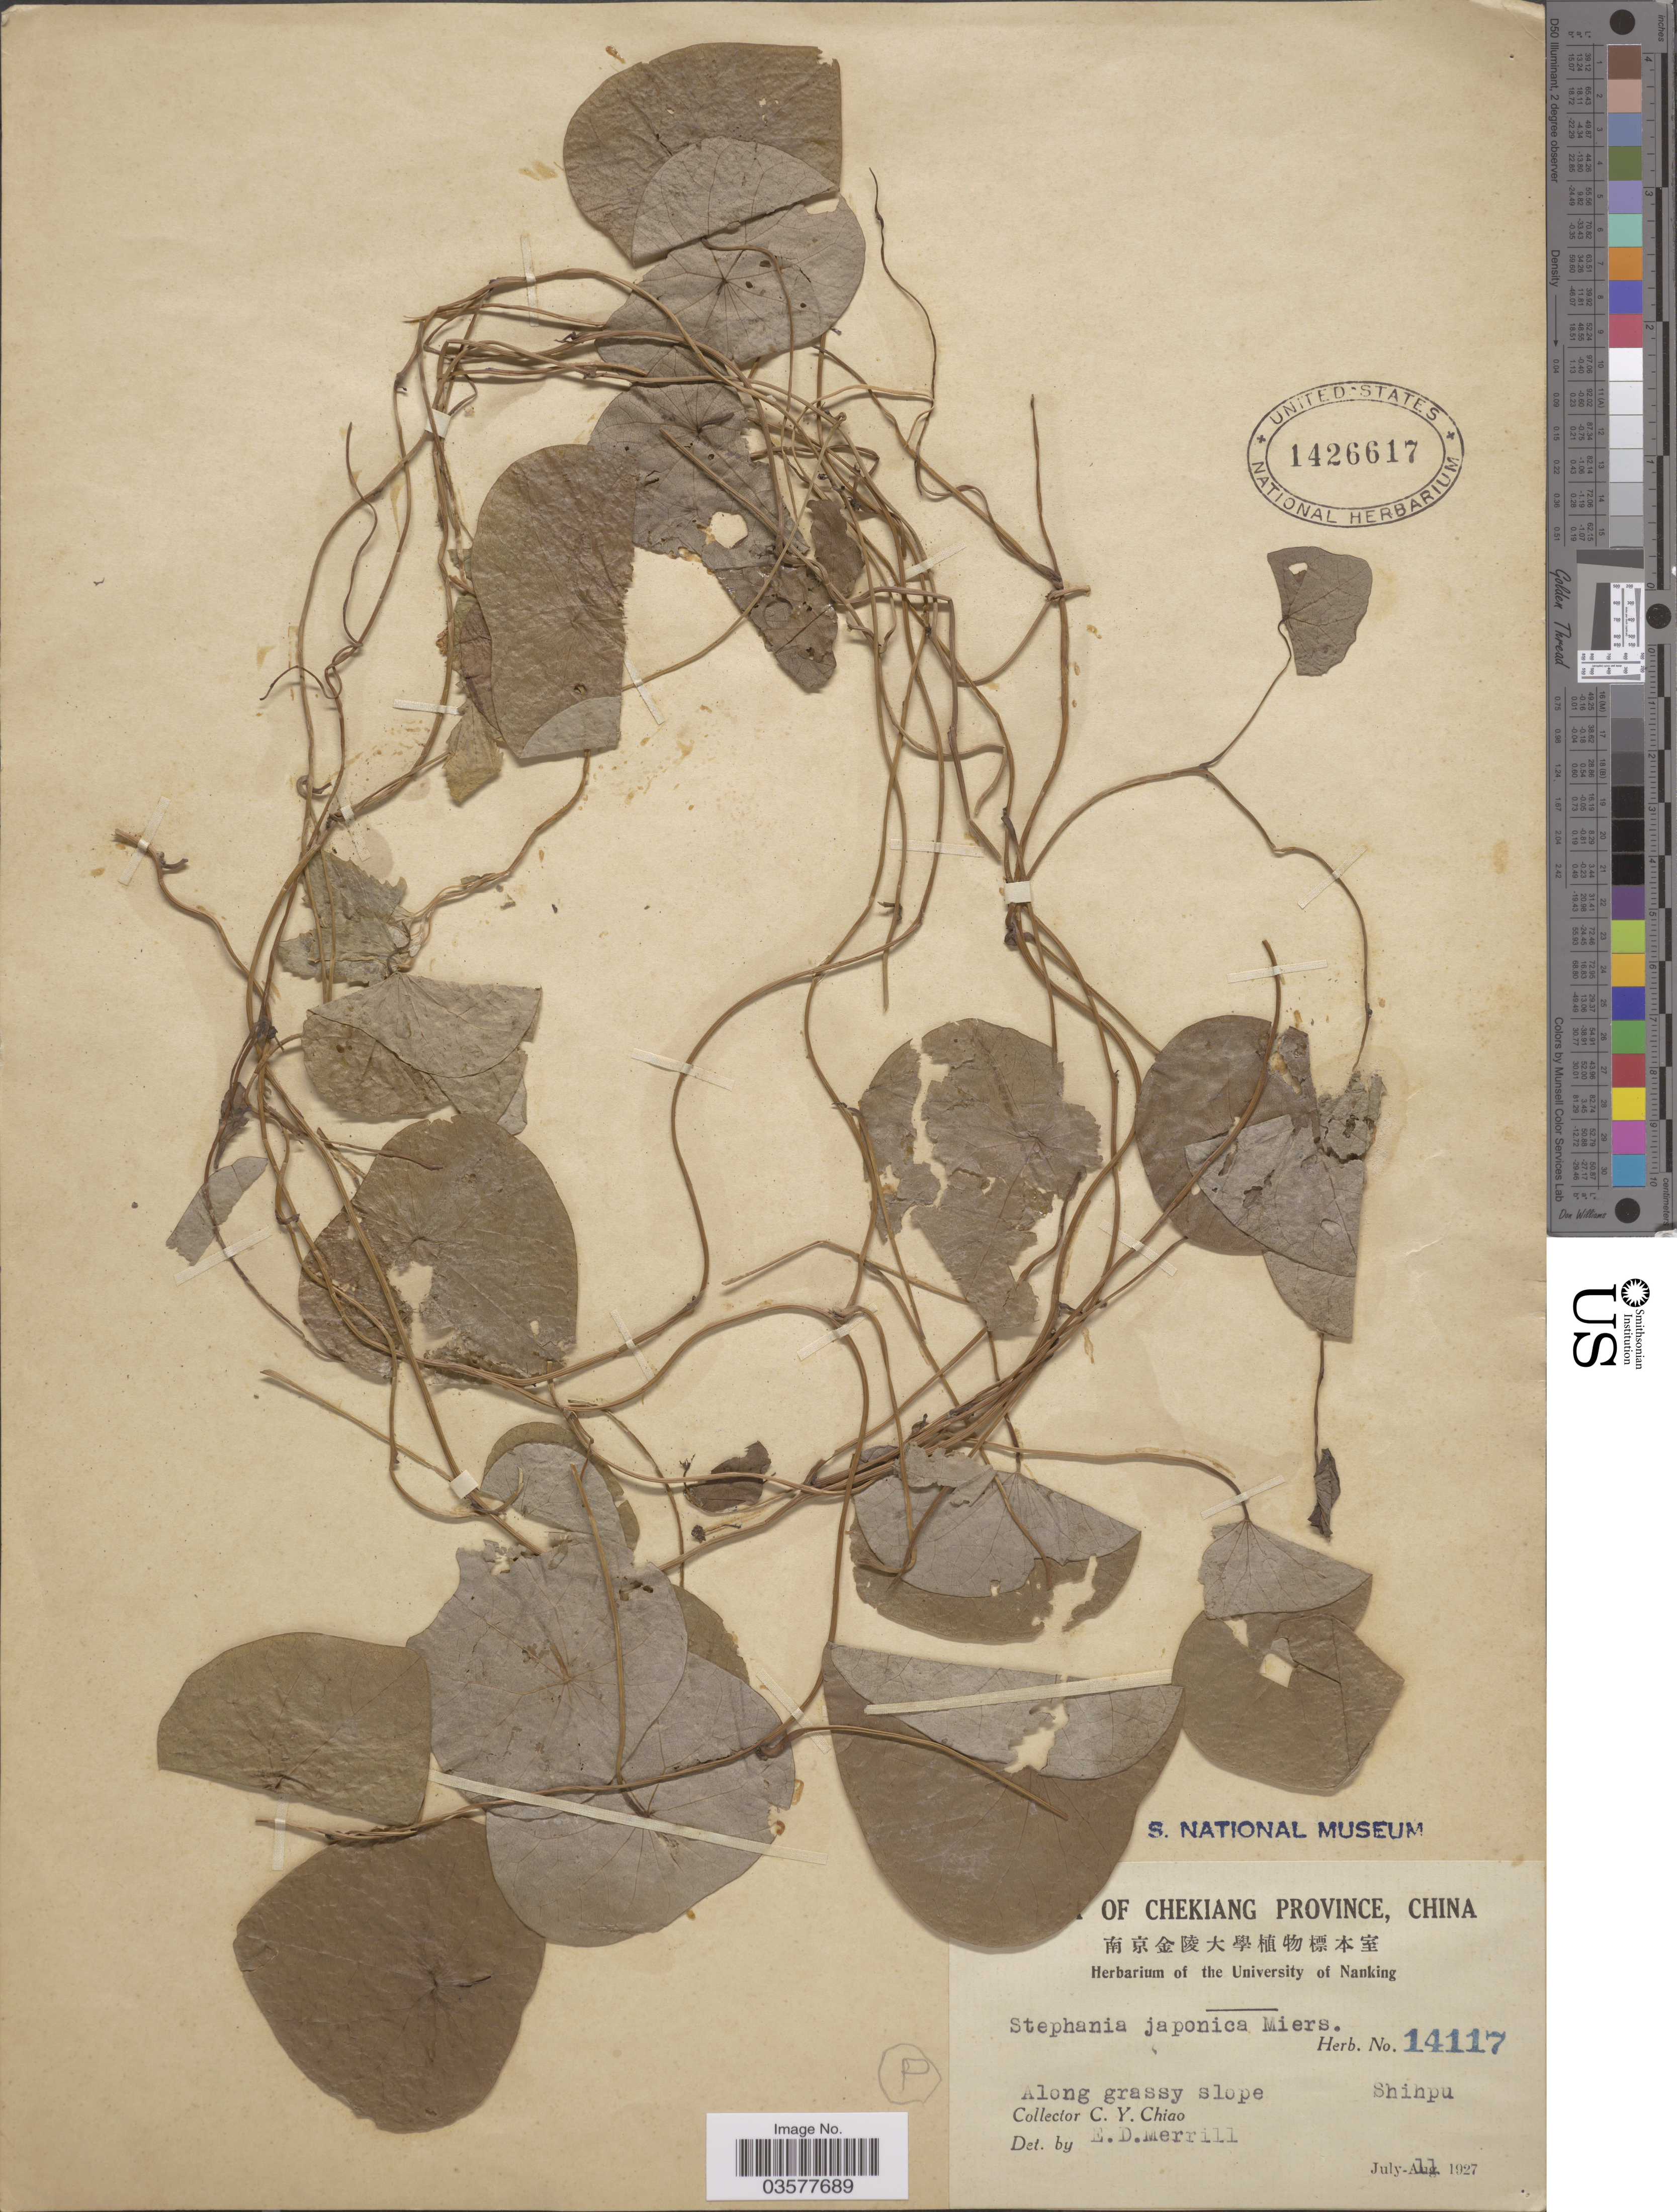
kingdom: Plantae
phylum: Tracheophyta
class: Magnoliopsida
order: Ranunculales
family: Menispermaceae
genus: Stephania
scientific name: Stephania japonica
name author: (Thunb.) Miers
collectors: C. Y. Chiao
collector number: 14117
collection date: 1927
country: China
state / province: Zhejiang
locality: Chekiang Province. Shihpu.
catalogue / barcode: US 1426617